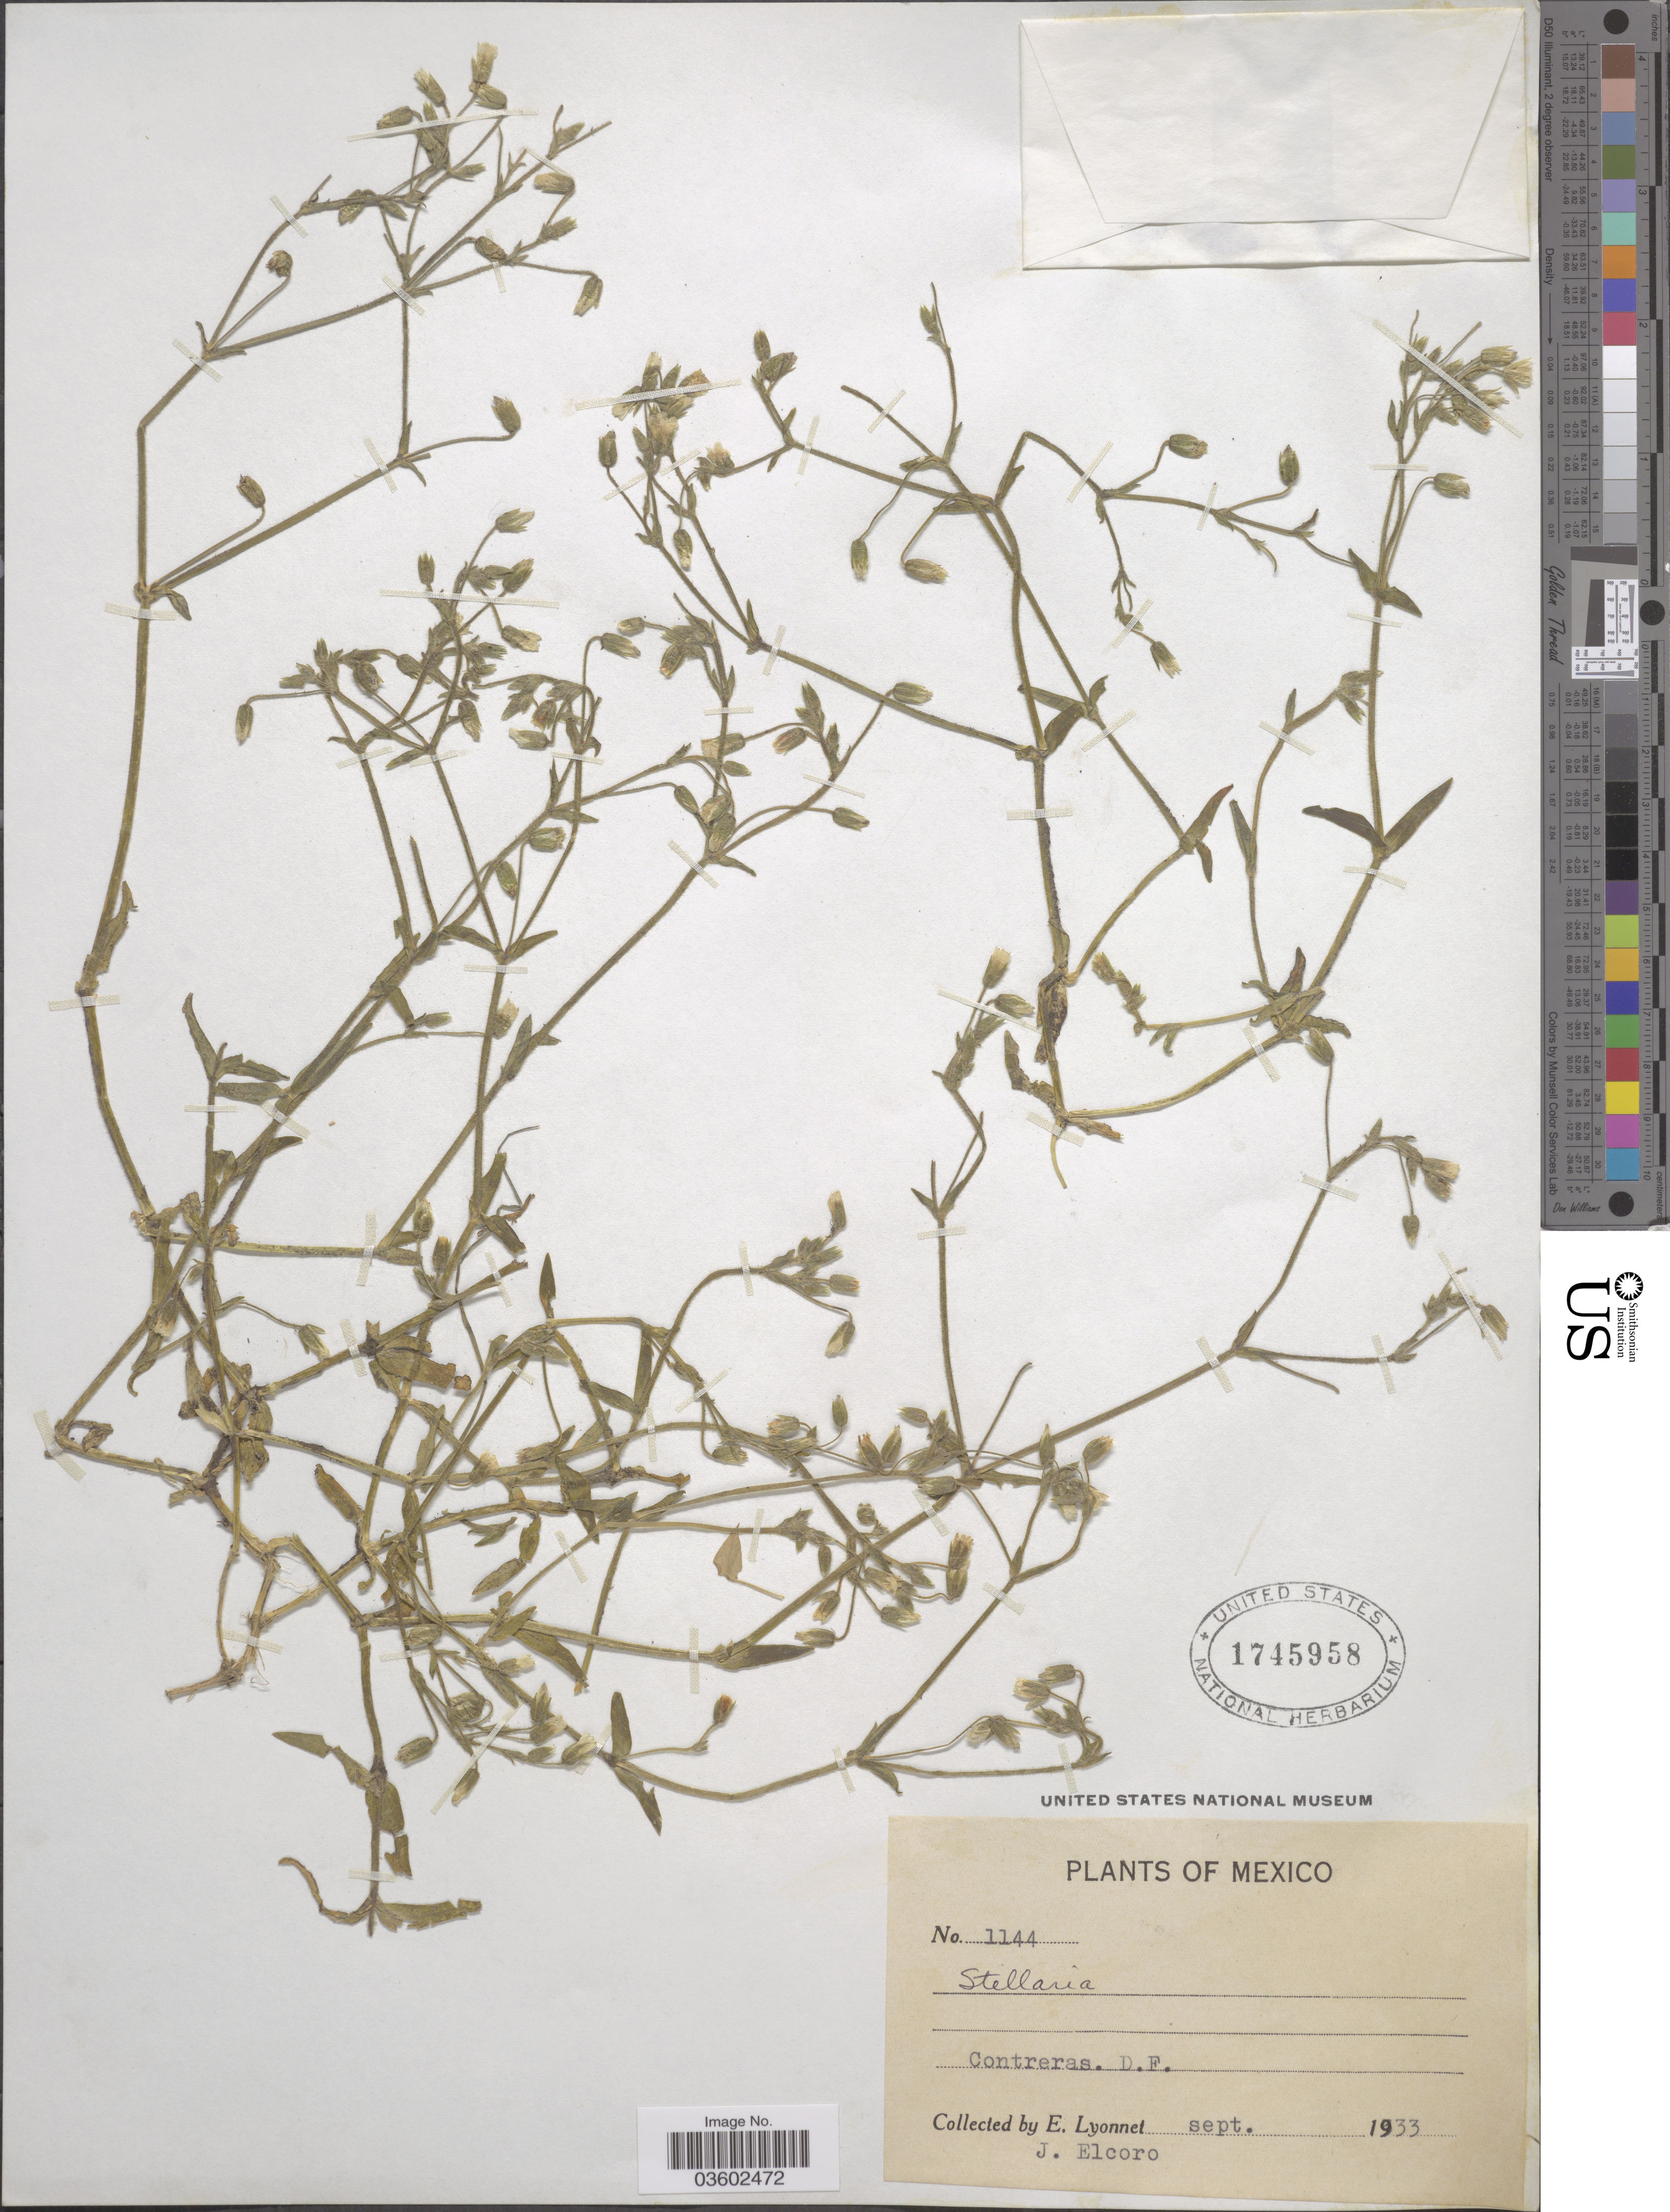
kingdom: Plantae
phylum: Tracheophyta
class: Magnoliopsida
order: Caryophyllales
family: Caryophyllaceae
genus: Cerastium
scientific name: Cerastium sp.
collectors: E. Lyonnet & J. Elcoro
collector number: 1144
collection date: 1933-09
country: Mexico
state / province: Distrito Federal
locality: Contreras.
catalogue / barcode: US 1745958